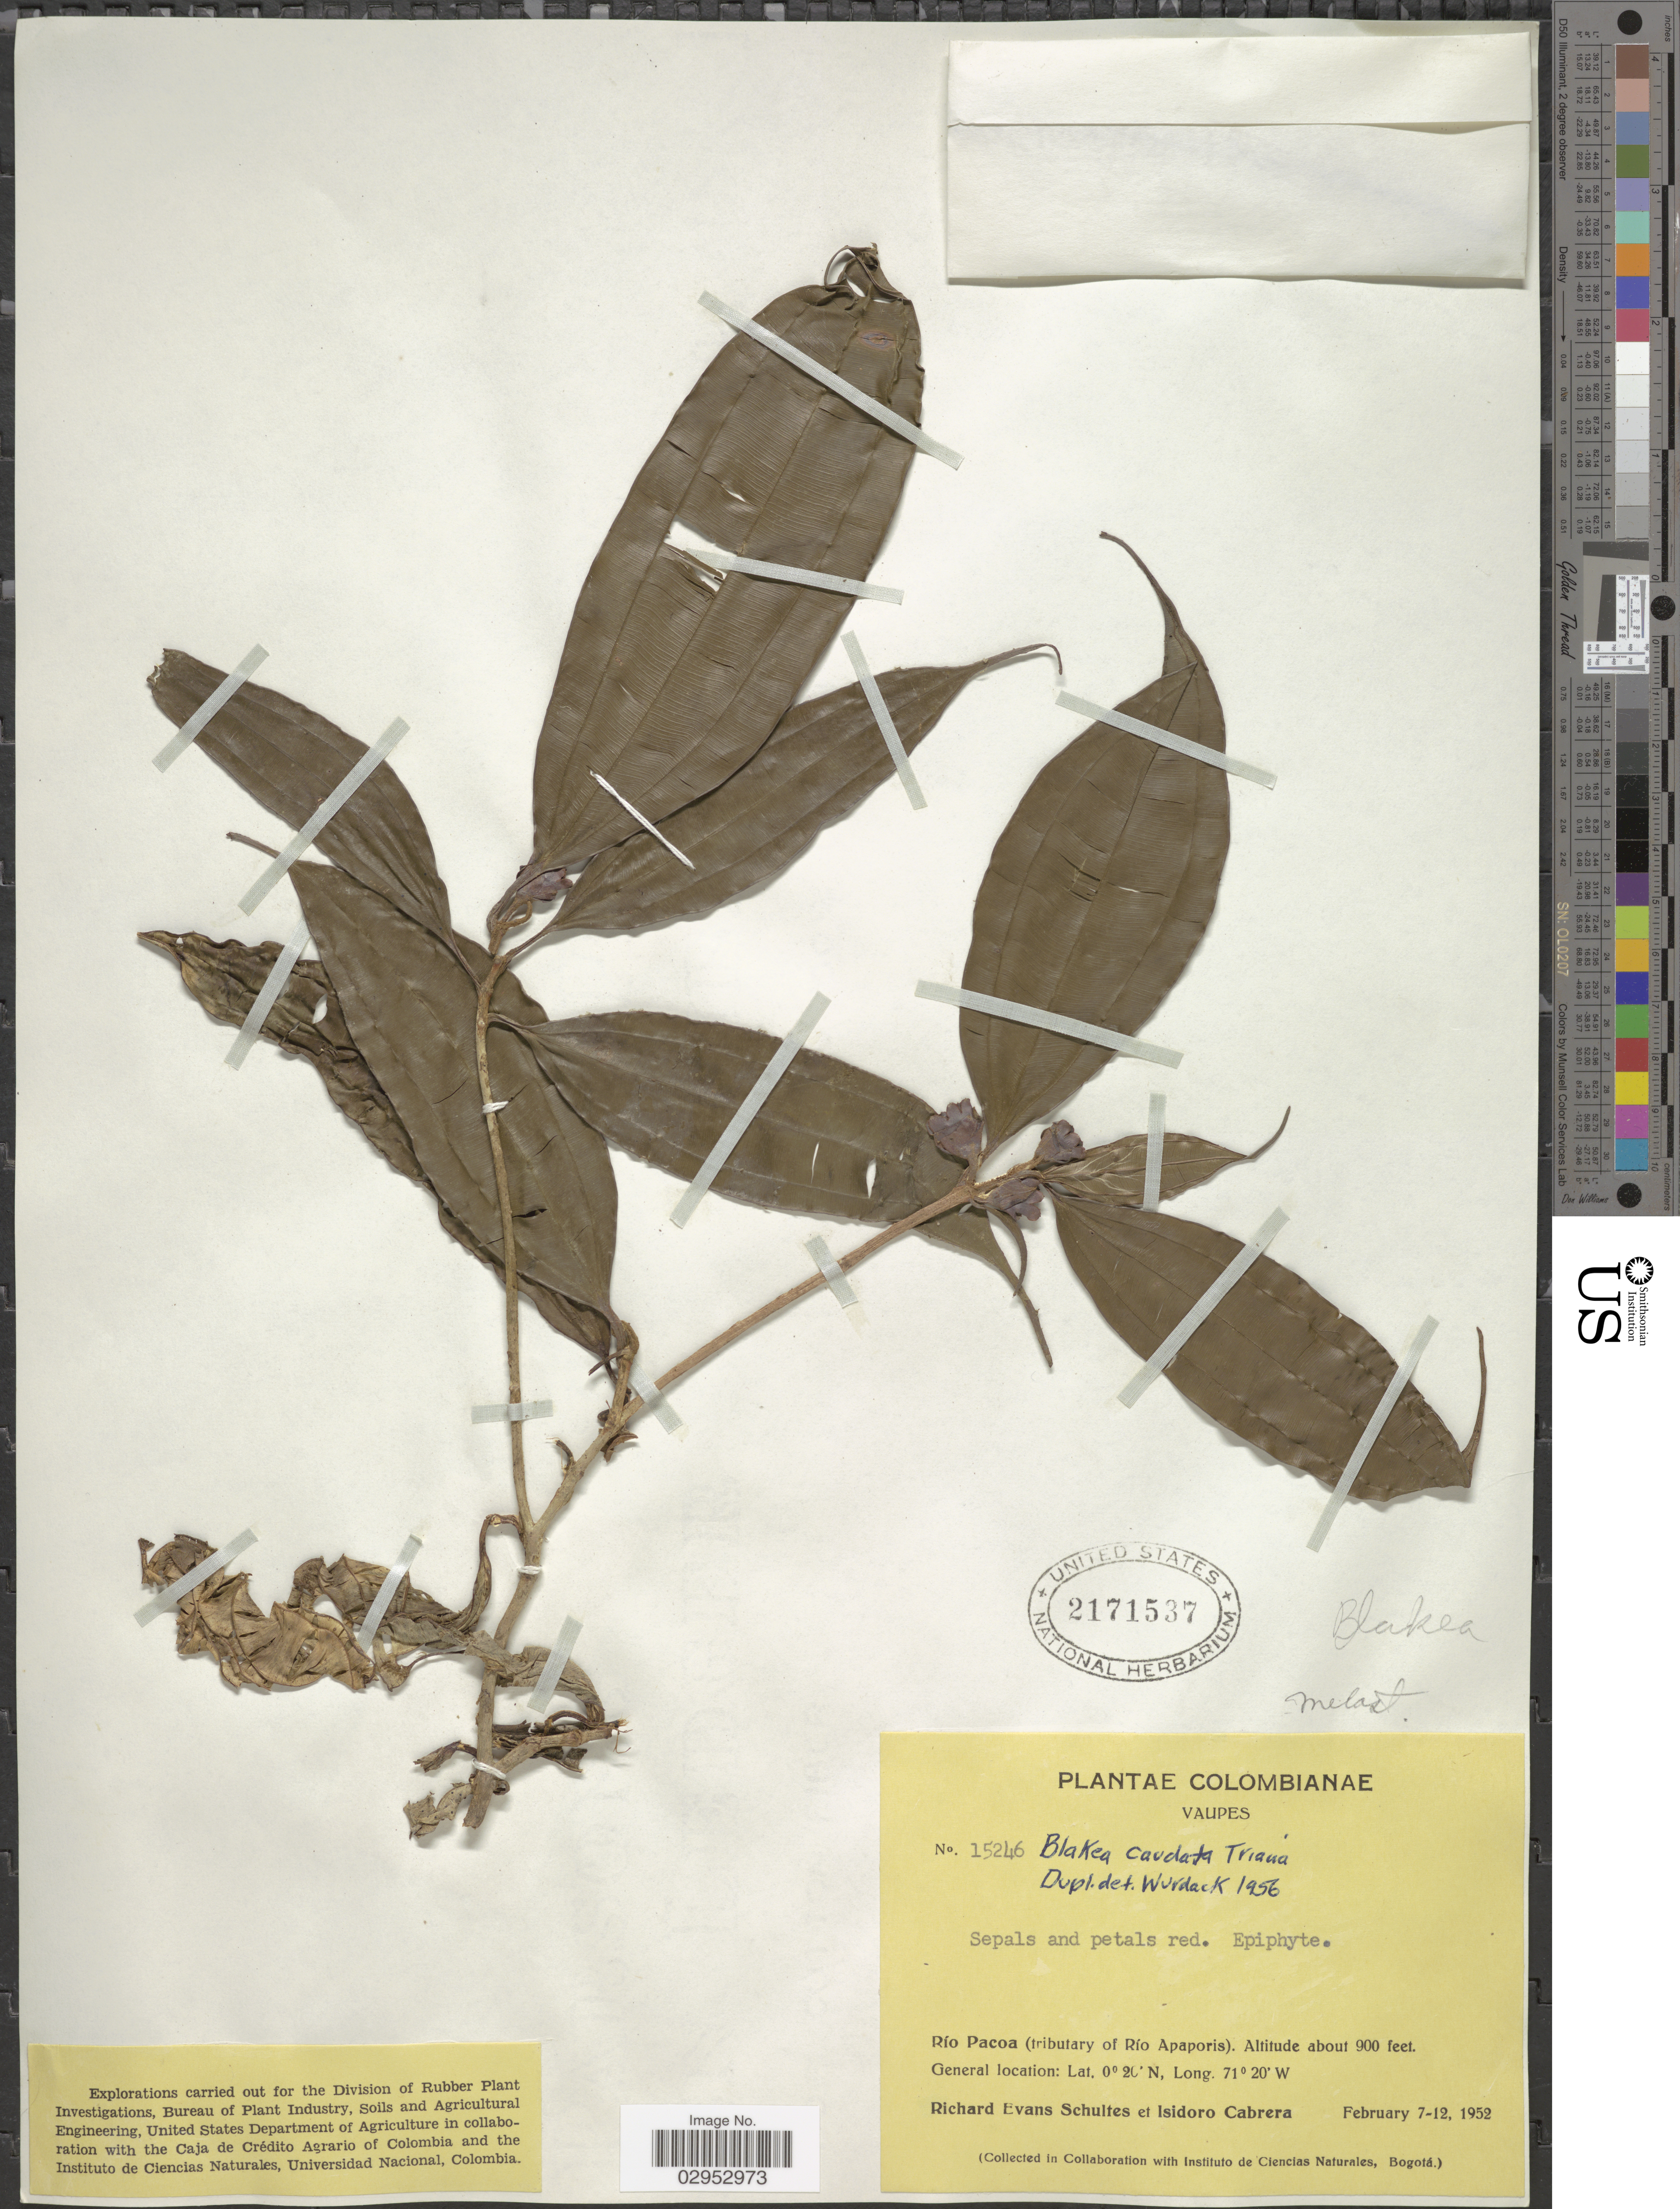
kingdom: Plantae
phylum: Tracheophyta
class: Magnoliopsida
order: Myrtales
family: Melastomataceae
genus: Blakea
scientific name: Blakea caudata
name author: Triana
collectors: R. E. Schultes & I. Cabrera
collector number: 15246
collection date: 1952-02-07/1952-02-12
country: Colombia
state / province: Vaupés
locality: Río Pacoa (tributary of Río Apaporis).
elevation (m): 274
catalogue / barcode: US 2171537